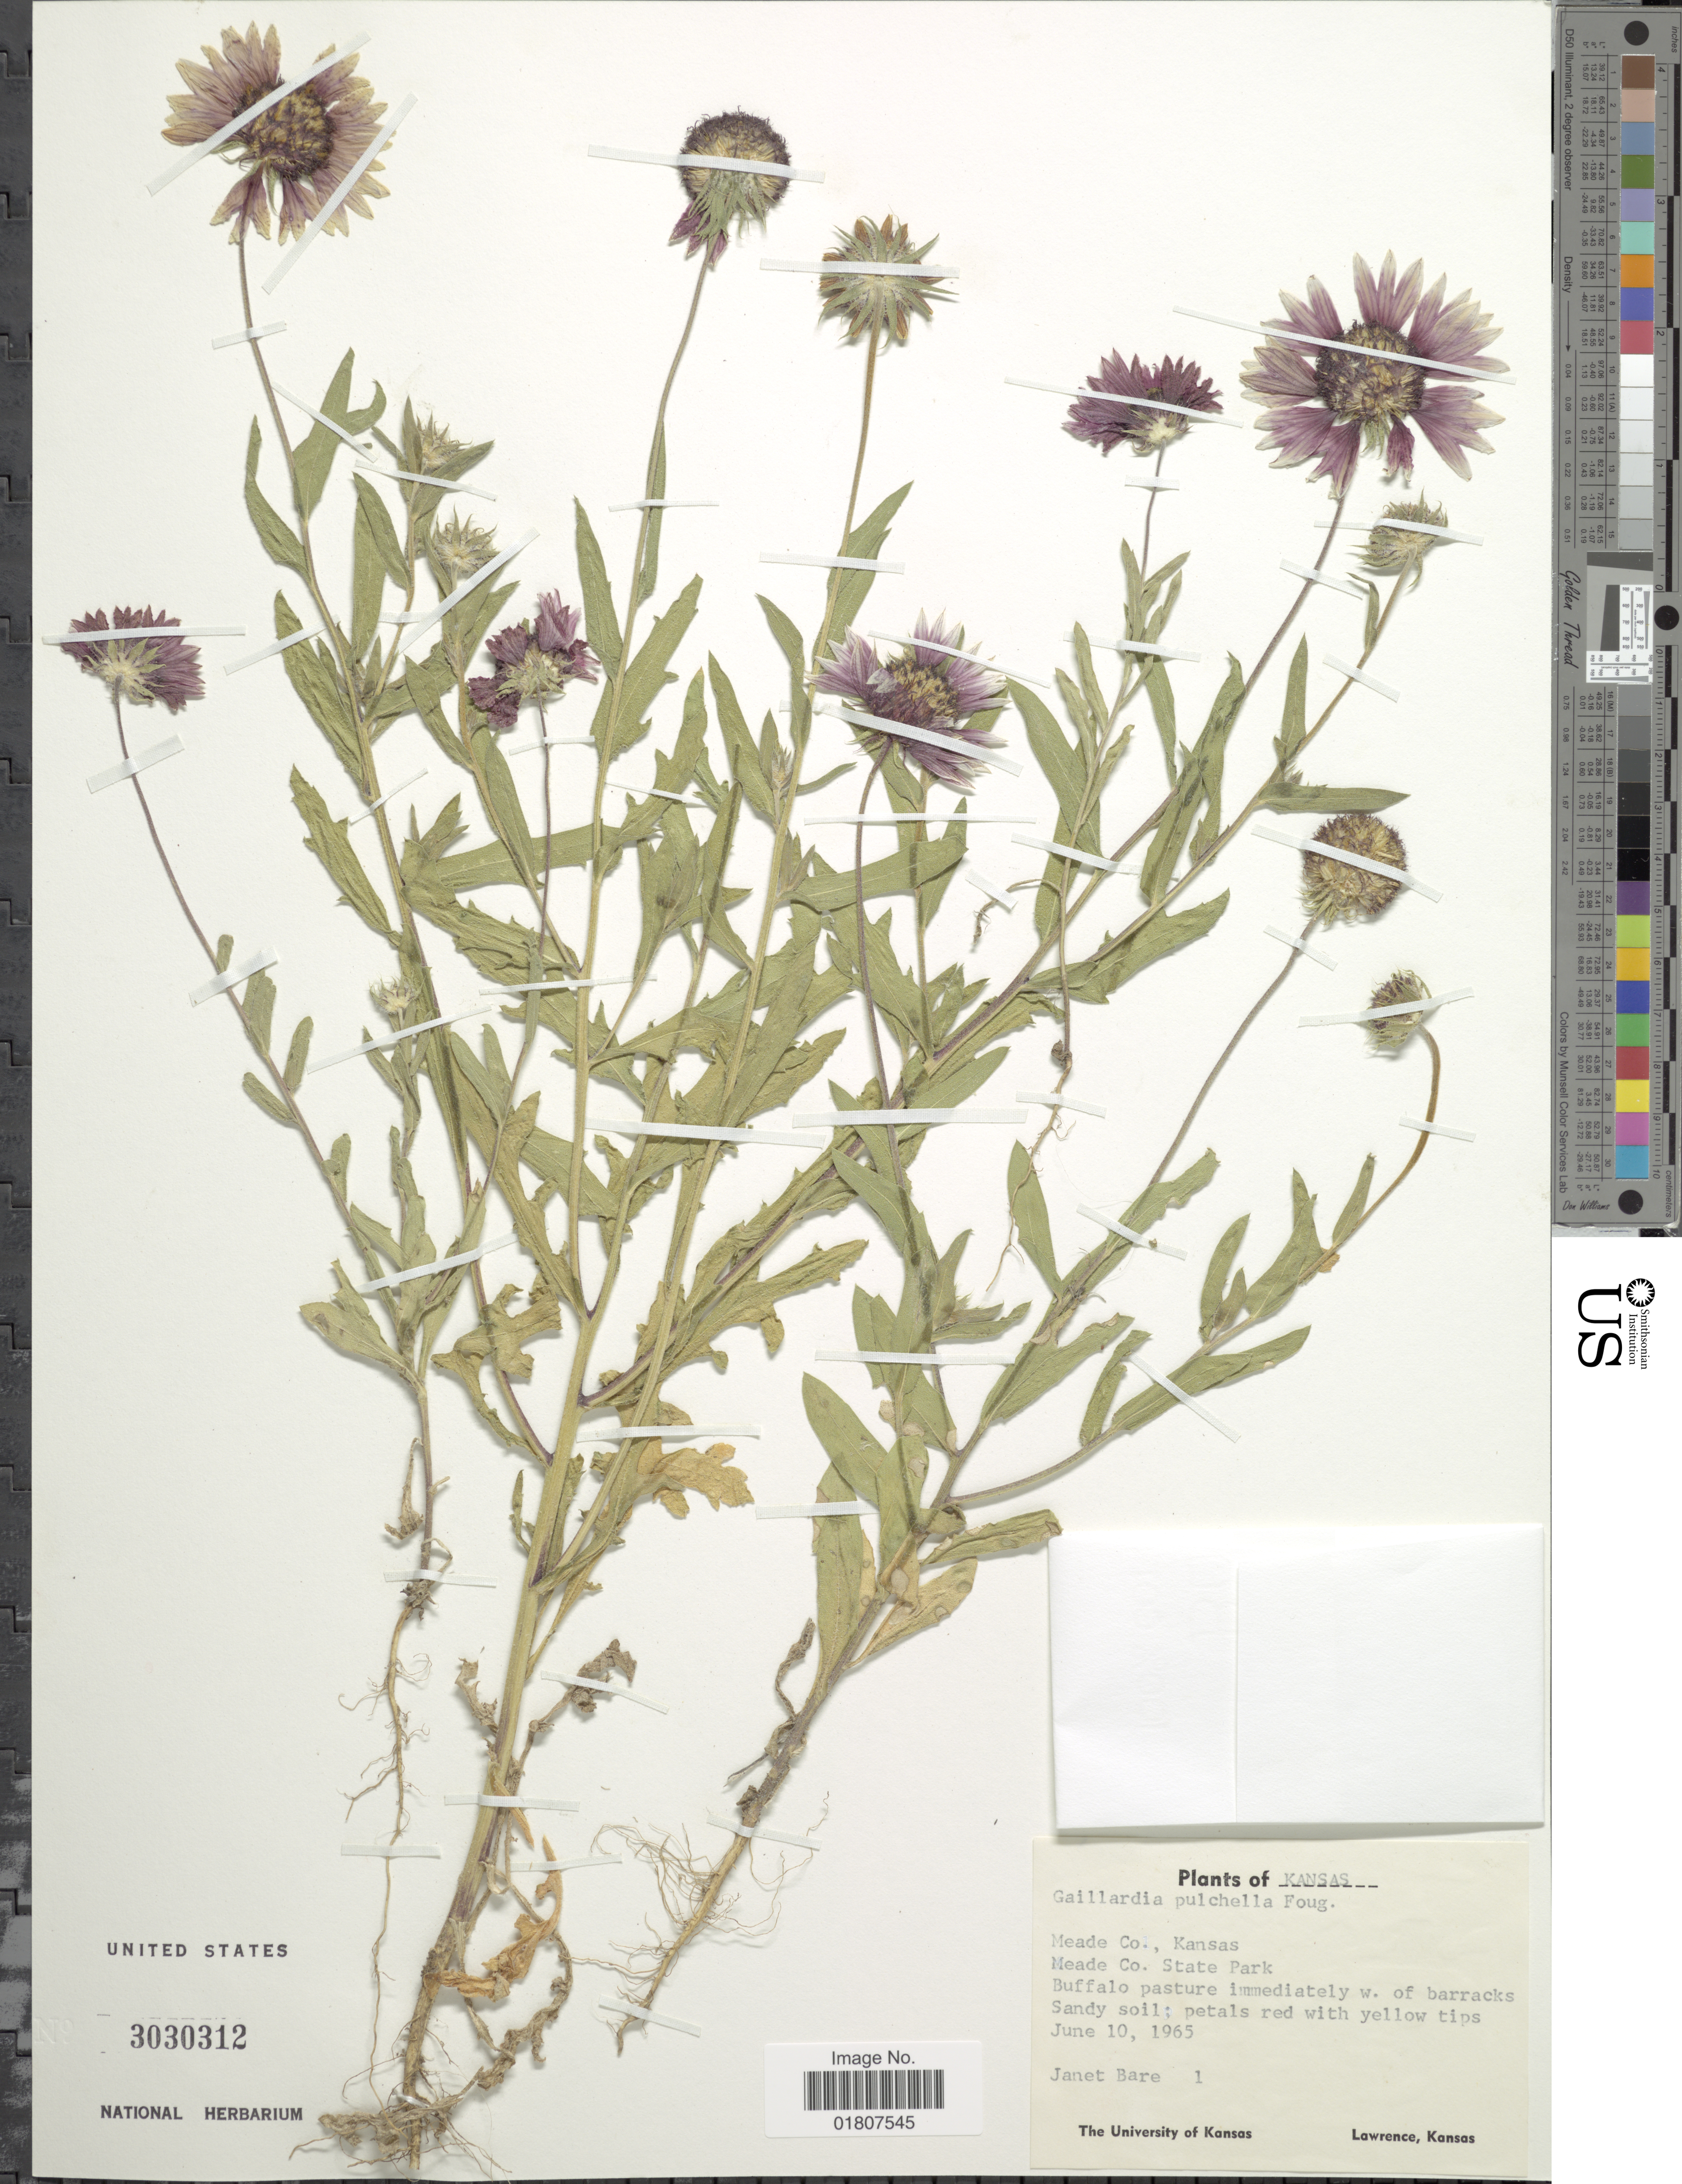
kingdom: Plantae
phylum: Tracheophyta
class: Magnoliopsida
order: Asterales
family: Asteraceae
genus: Gaillardia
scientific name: Gaillardia pulchella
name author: Foug.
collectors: J. Baré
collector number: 1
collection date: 1965-06-10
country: United States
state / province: Kansas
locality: Meade Co., Kansas. Meade Co. State Park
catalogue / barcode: US 3030312